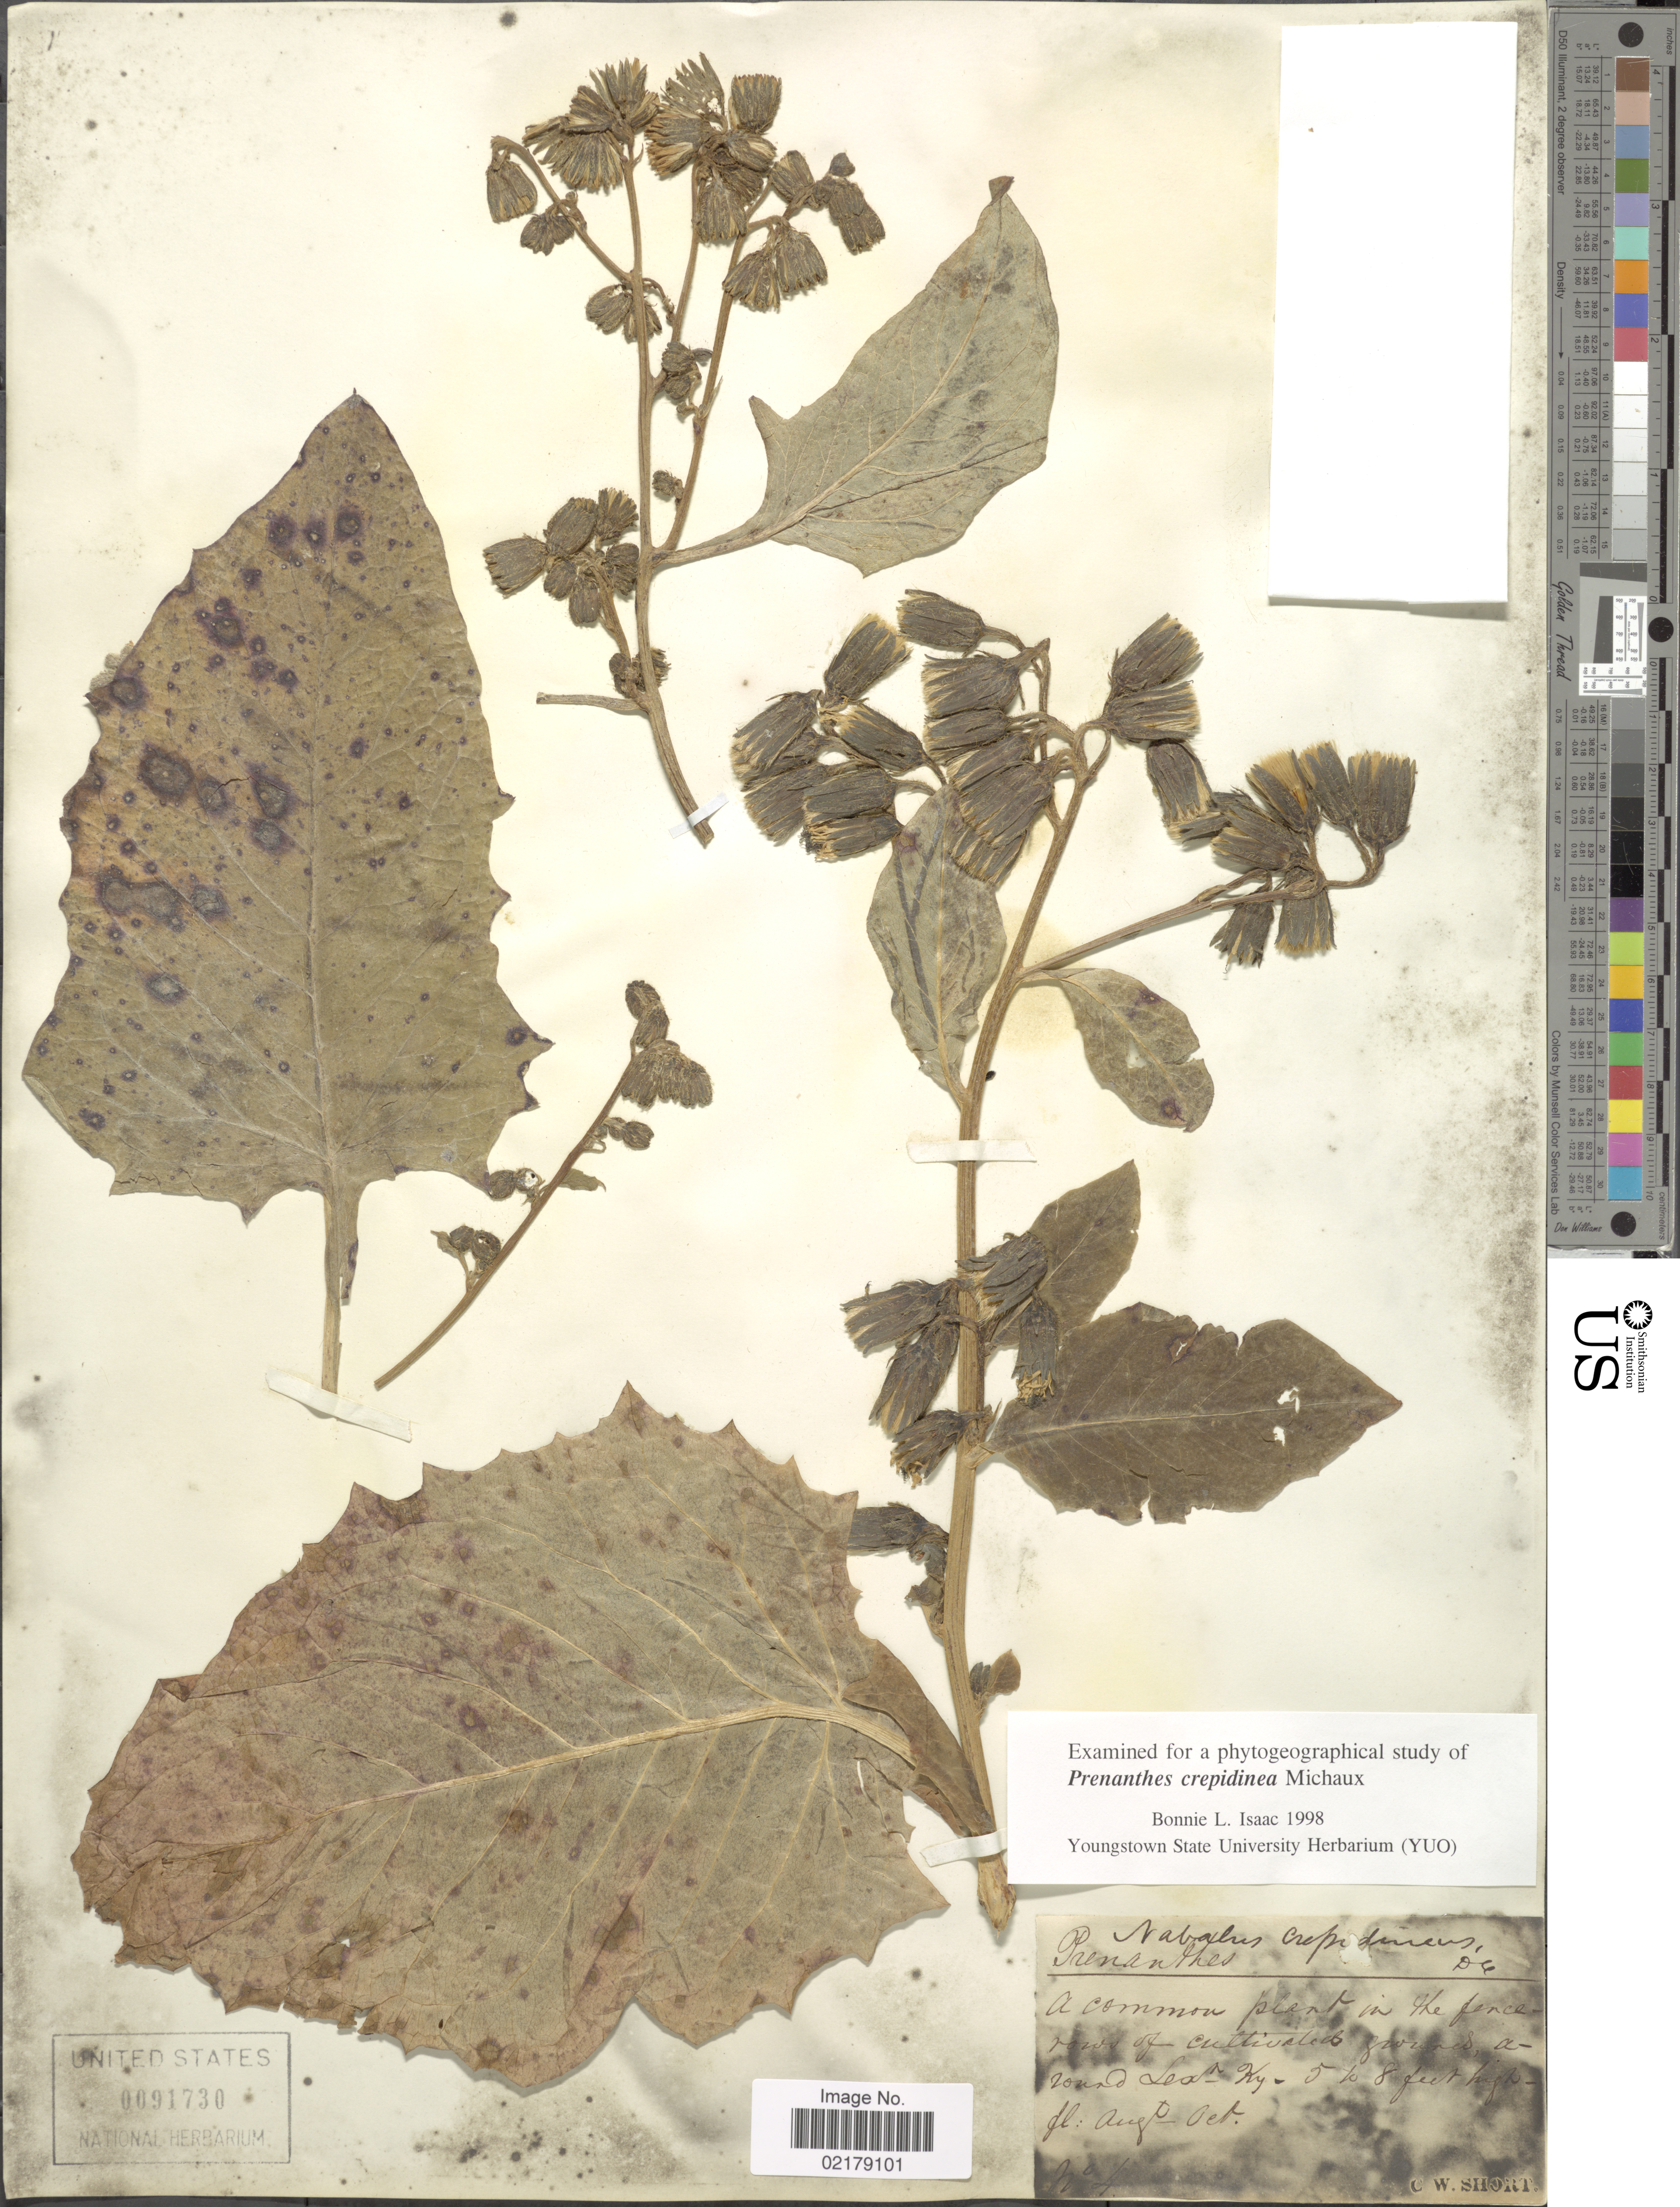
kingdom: Plantae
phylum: Tracheophyta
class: Magnoliopsida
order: Asterales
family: Asteraceae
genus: Prenanthes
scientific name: Prenanthes crepidinea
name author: Michx.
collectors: C. W. Short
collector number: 4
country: United States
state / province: Kentucky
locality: Rows of cultivated grounds around Lexn.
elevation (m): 2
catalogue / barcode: US 91730